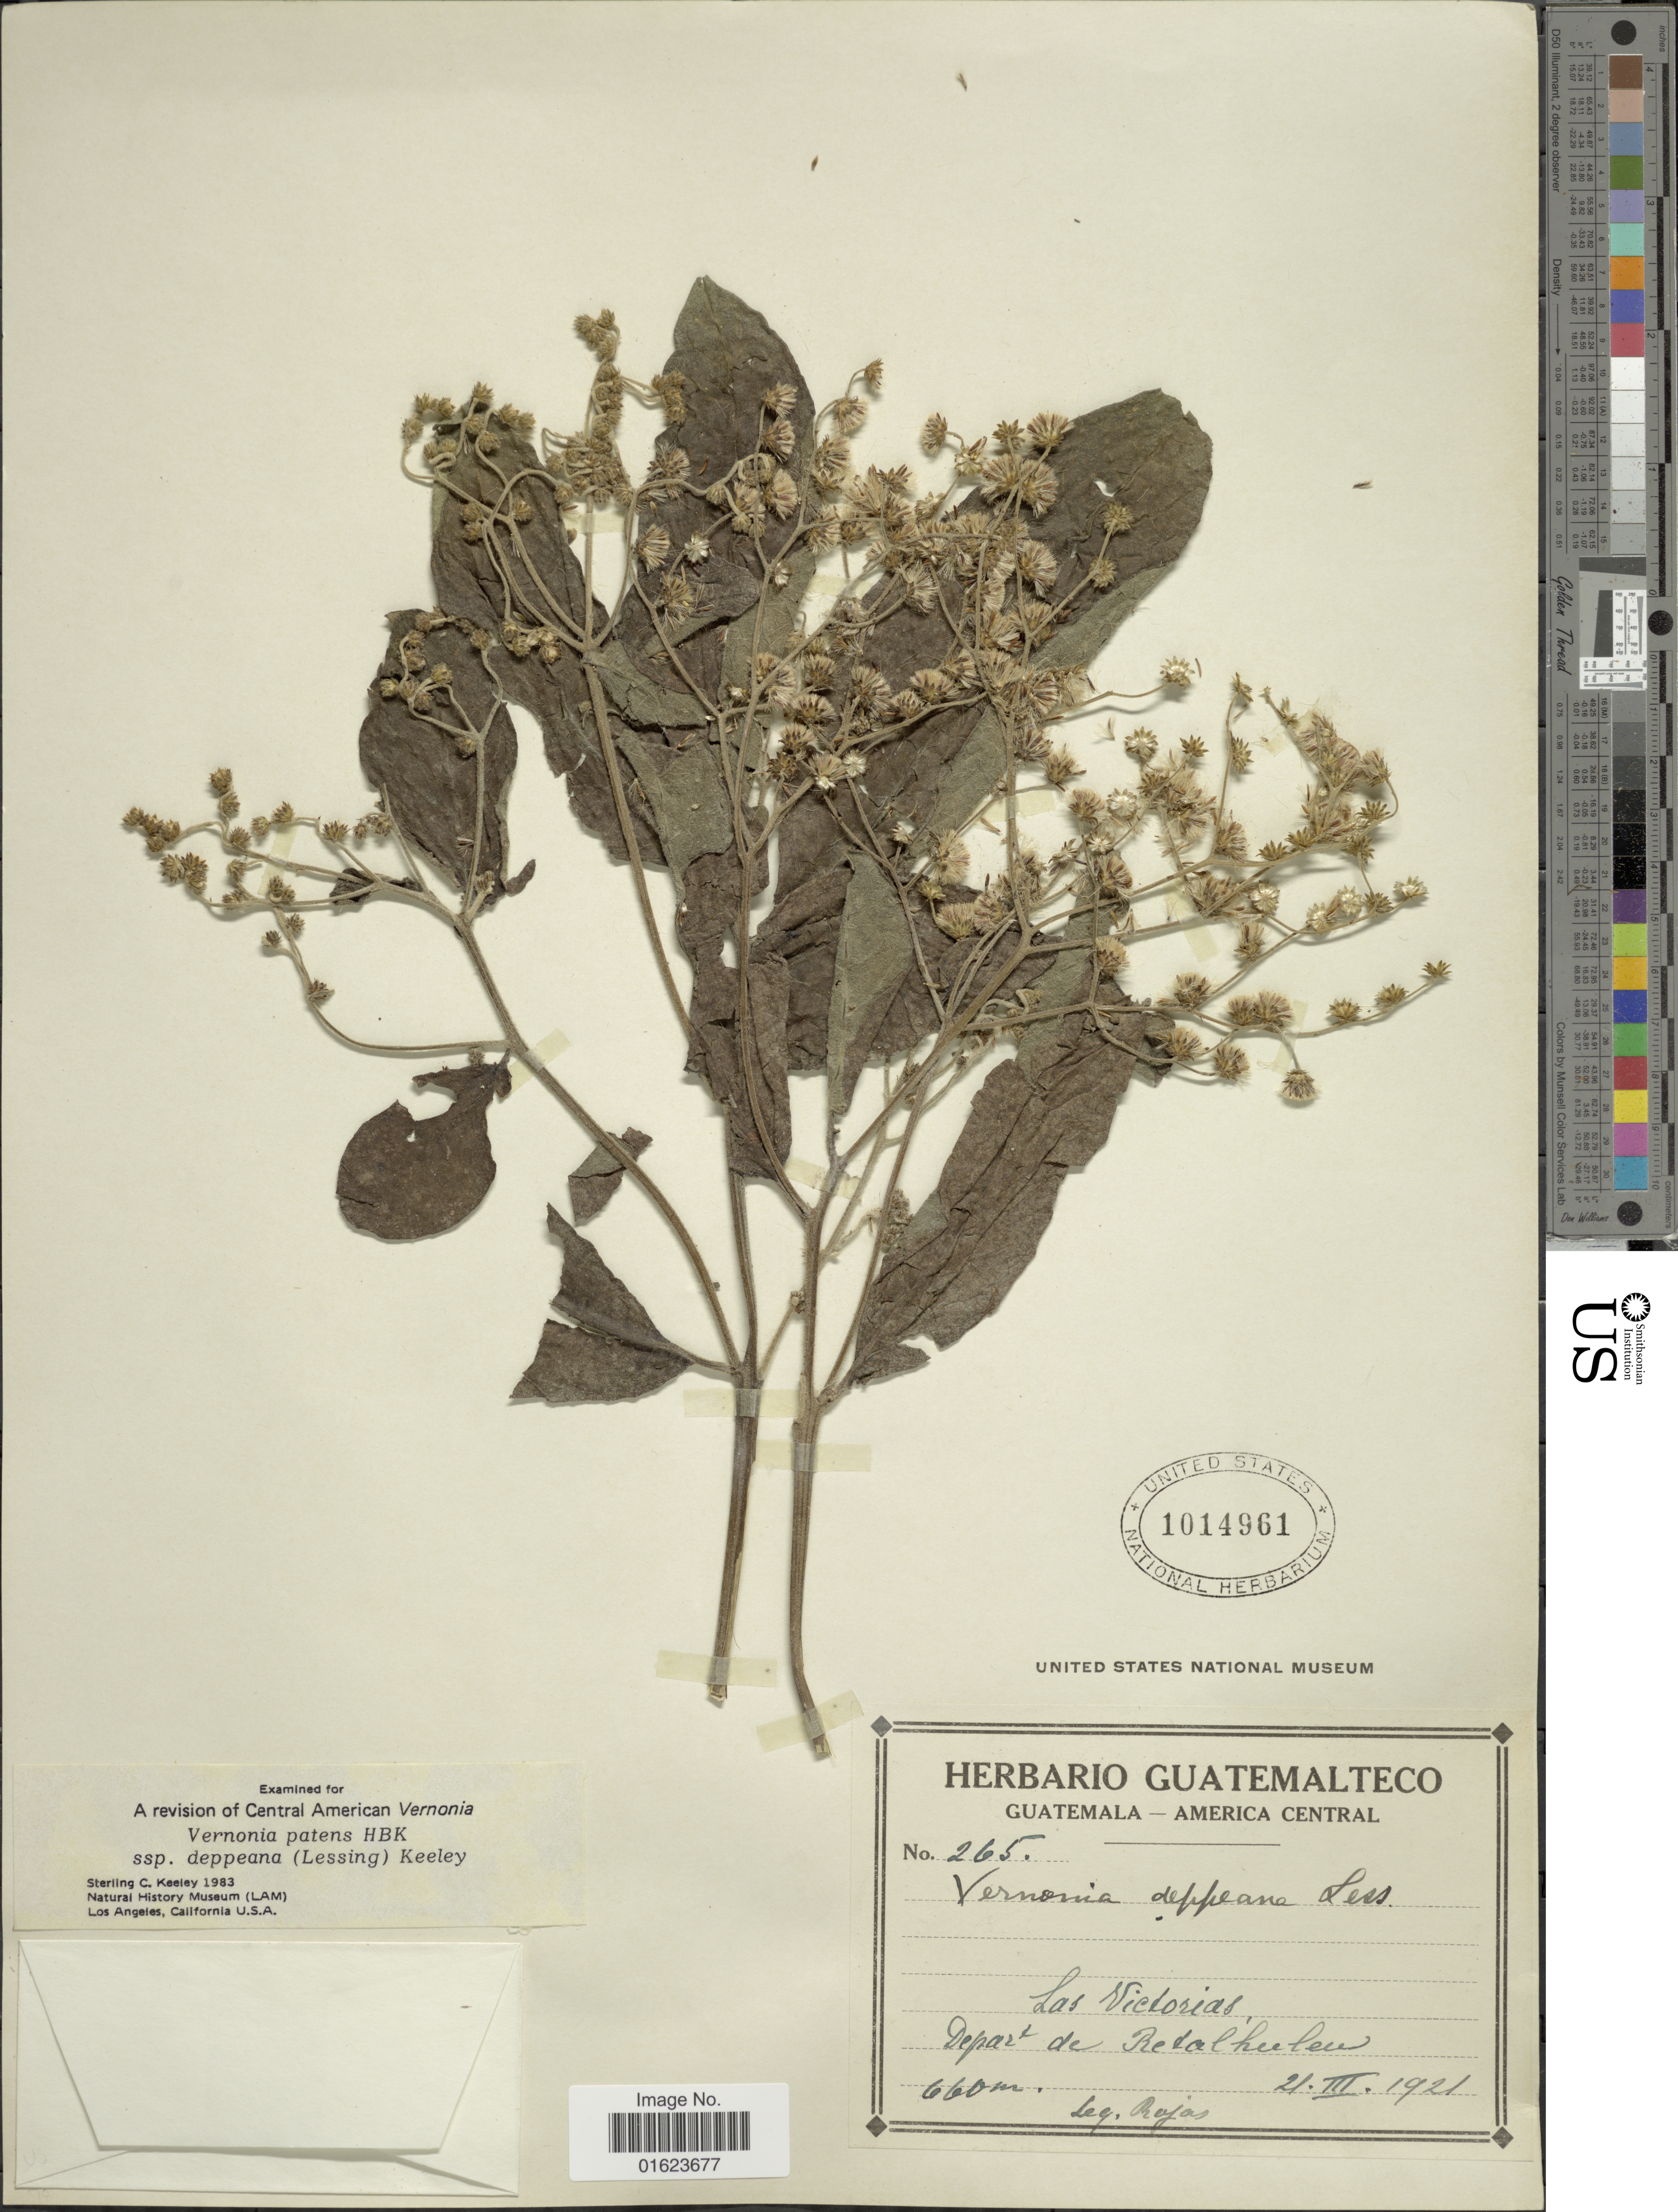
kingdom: Plantae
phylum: Tracheophyta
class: Magnoliopsida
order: Asterales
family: Asteraceae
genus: Vernonanthura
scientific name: Vernonanthura deppeana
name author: (Less.) H. Rob.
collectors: Rojas, --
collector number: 265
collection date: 1921-03-21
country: Guatemala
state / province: Retalhuleu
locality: Las Victorias, Depart de Redalhuleu.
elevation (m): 660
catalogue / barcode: US 1014961